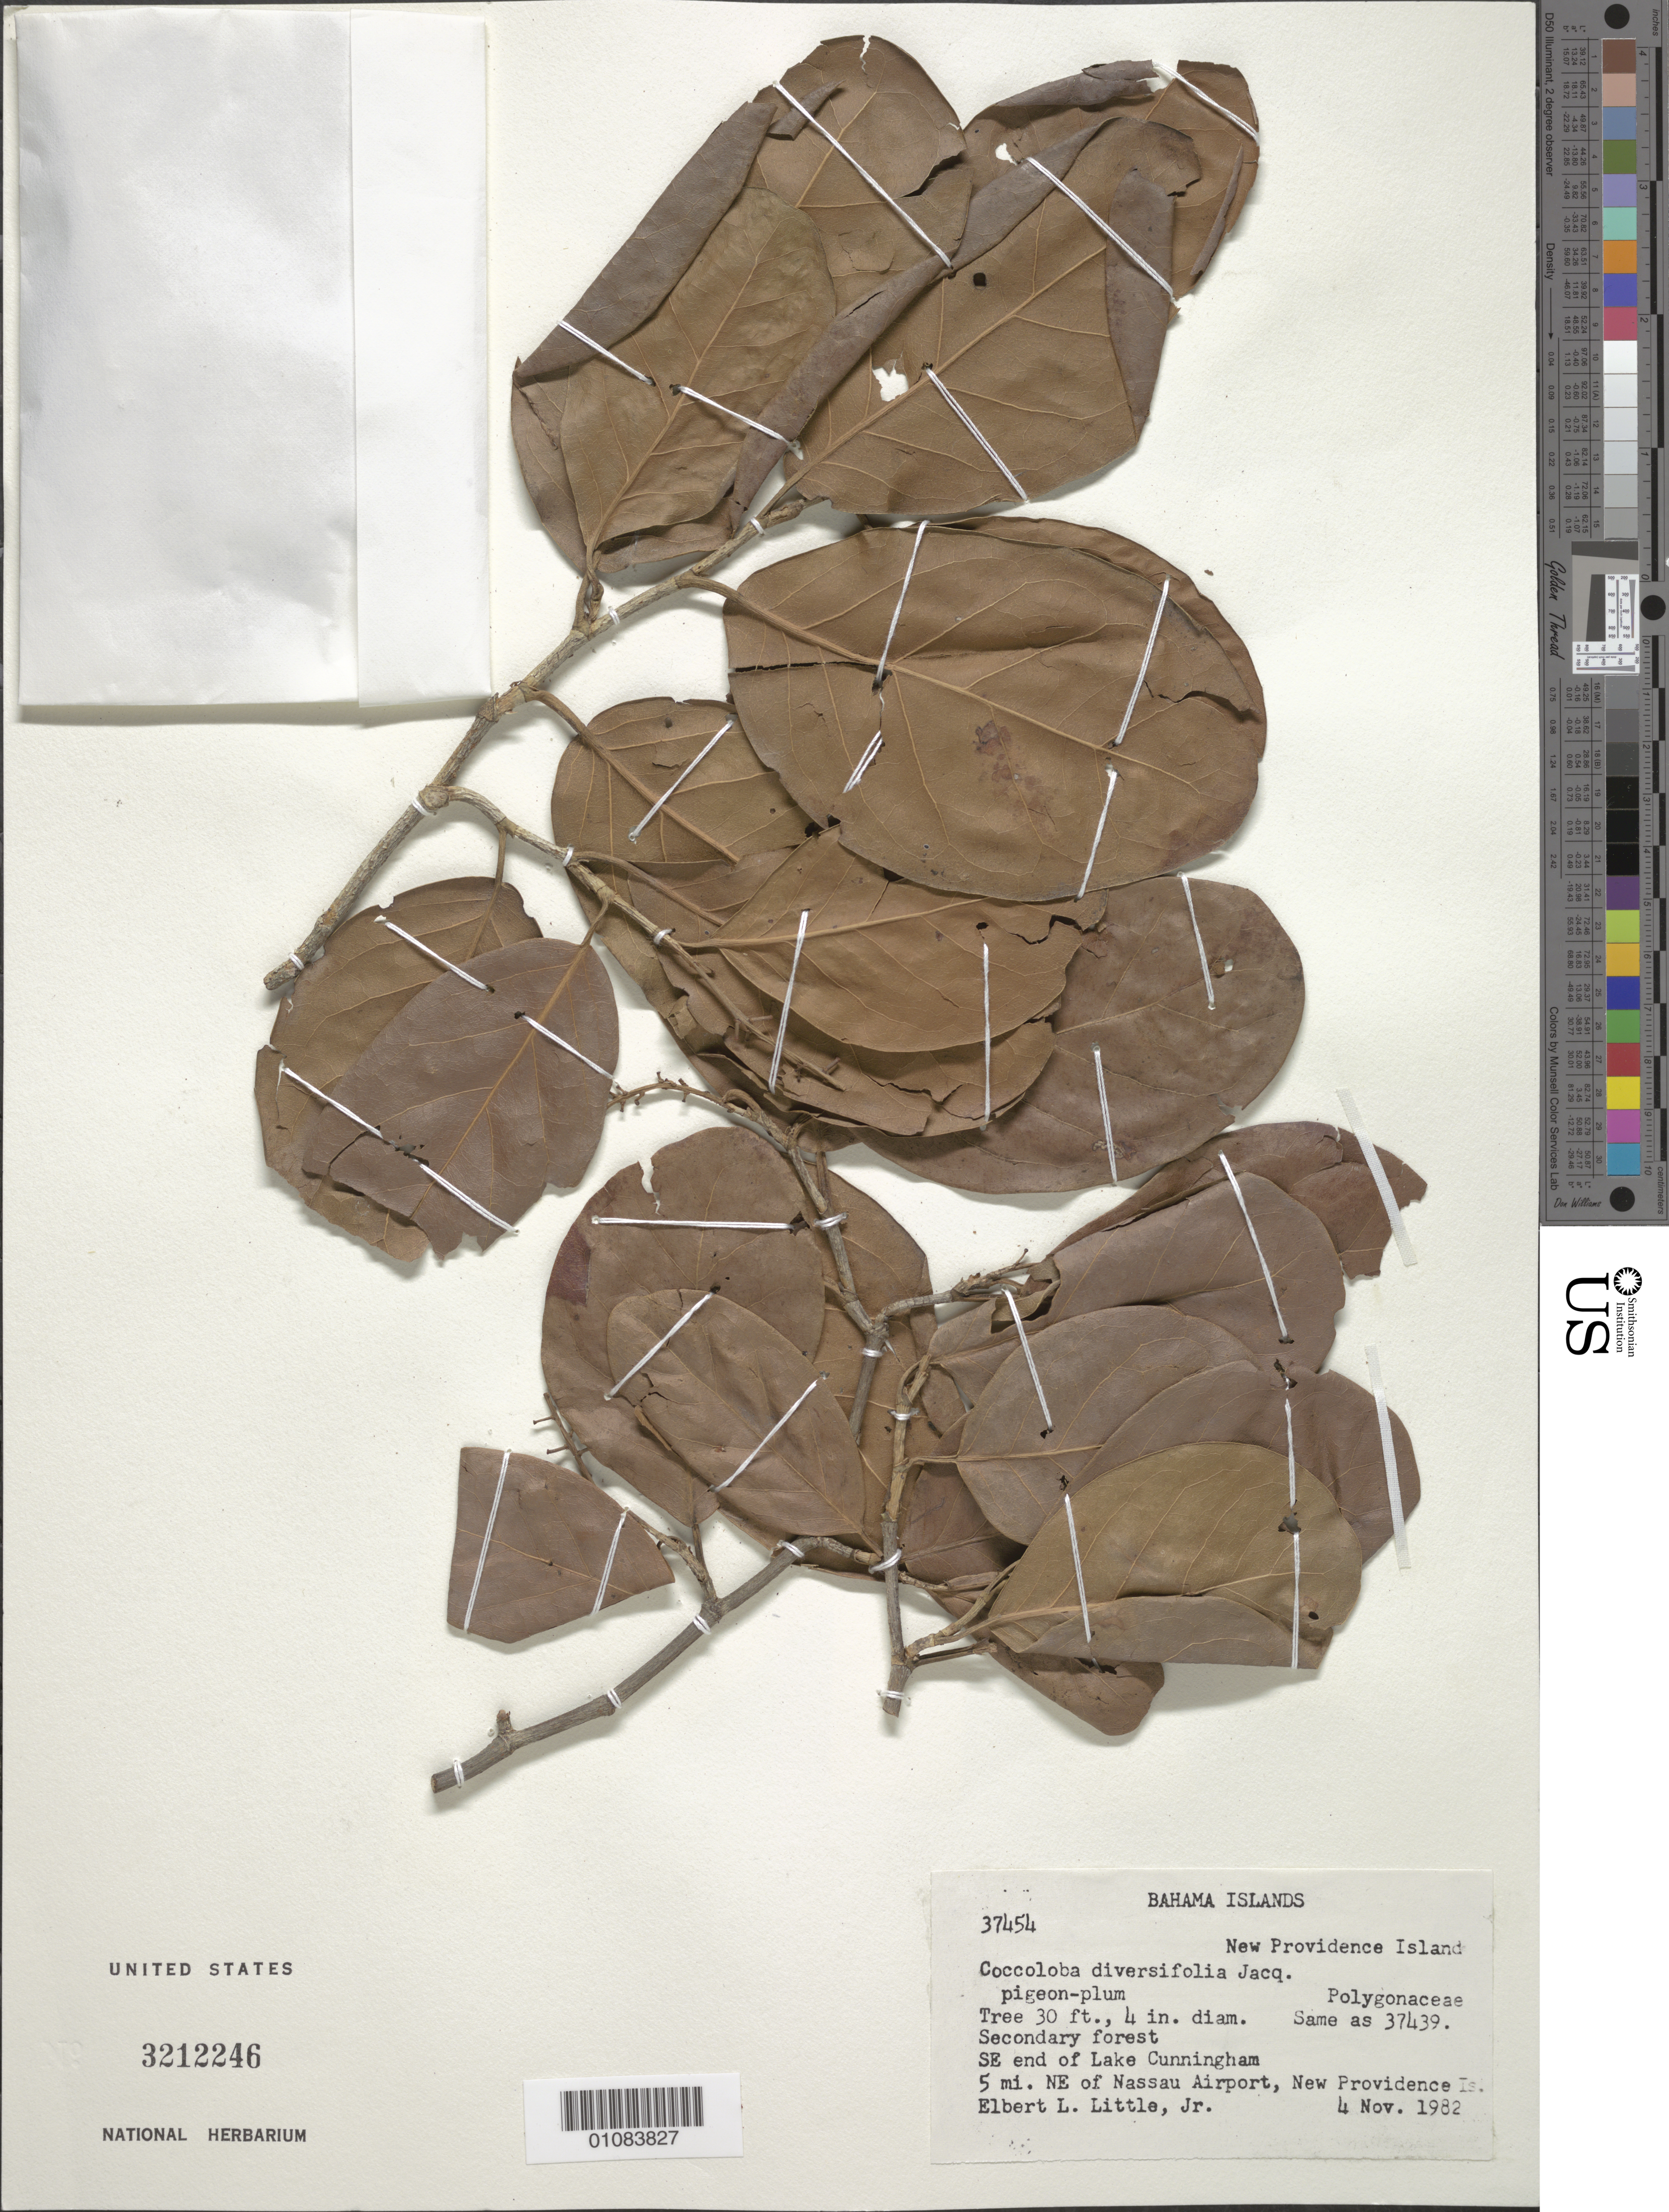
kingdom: Plantae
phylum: Tracheophyta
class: Magnoliopsida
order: Caryophyllales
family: Polygonaceae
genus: Coccoloba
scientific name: Coccoloba diversifolia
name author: Jacq.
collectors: E. L. Little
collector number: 37454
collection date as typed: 04 Nov 1982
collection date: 1982-11-04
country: Bahamas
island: New Providence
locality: New Providence Island, SE end of Lake Cunningham, 5 mi. NE of Nassau Airport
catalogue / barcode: US 3213346